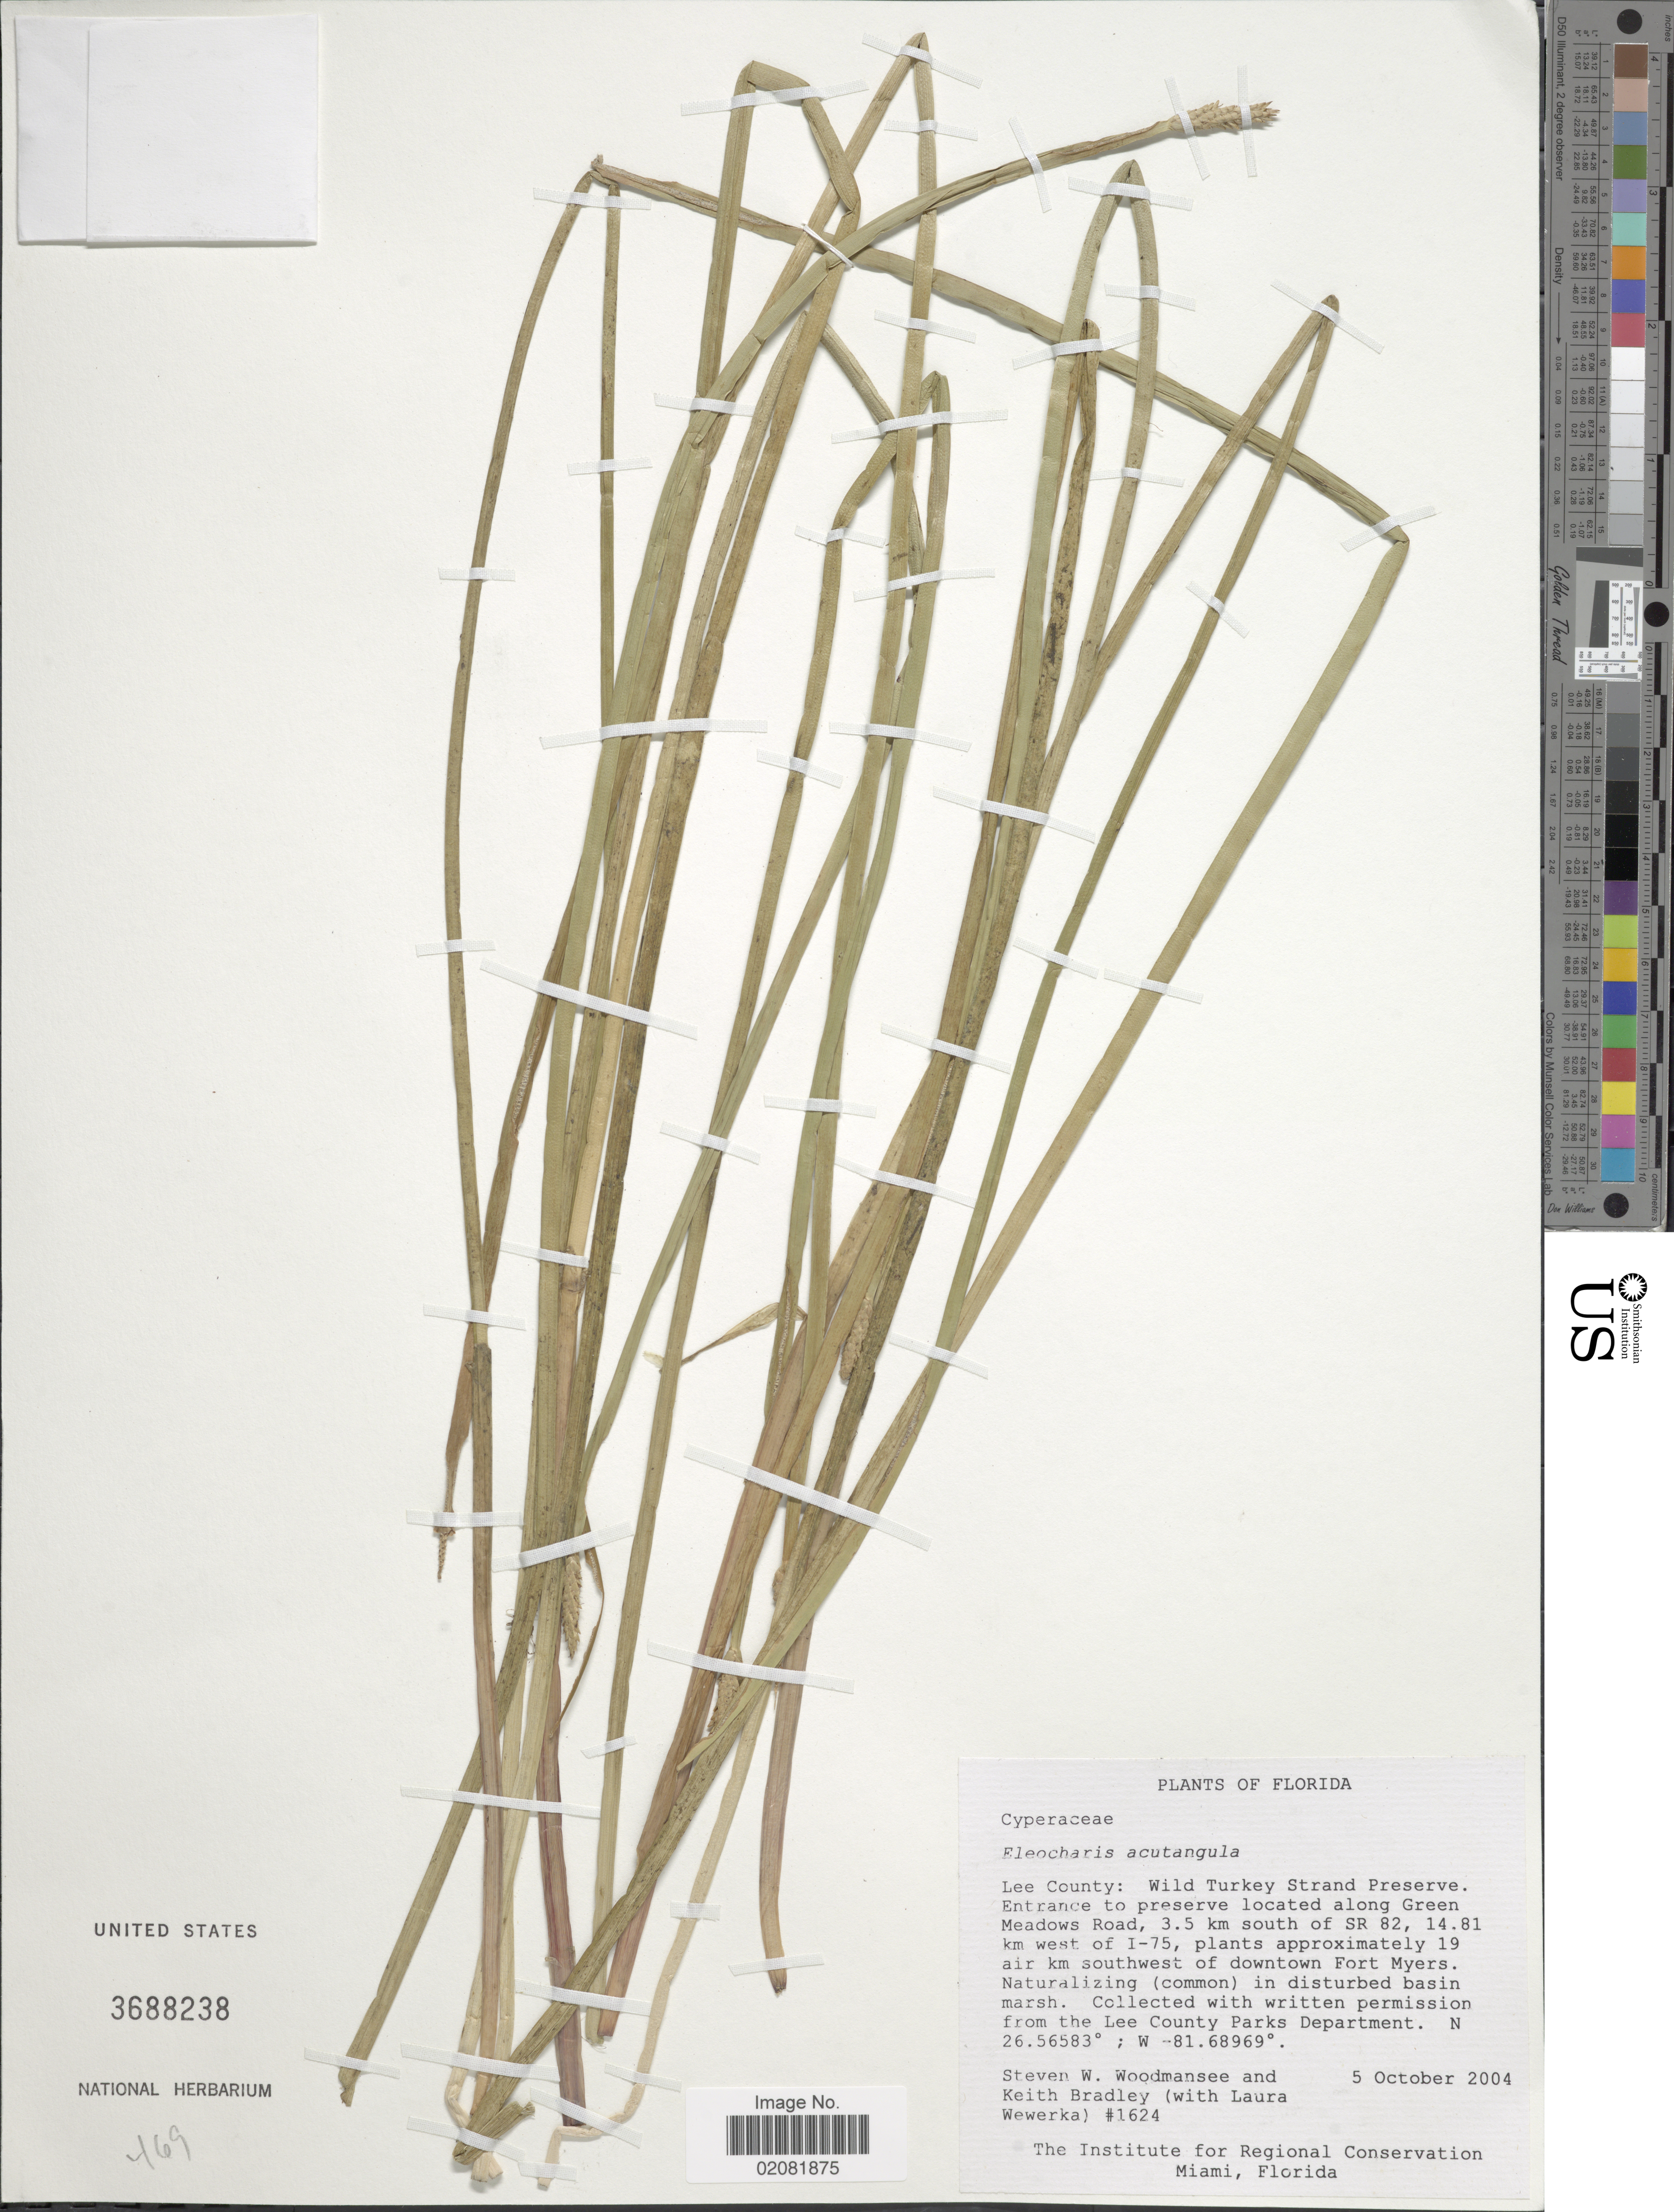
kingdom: Plantae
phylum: Tracheophyta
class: Liliopsida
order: Poales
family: Cyperaceae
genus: Eleocharis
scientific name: Eleocharis acutangula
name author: (Roxb.) Schult.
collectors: S. Woodmansee, K. Bradley & L. Wewerka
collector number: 1624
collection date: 2004-10-05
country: United States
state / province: Florida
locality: Lee County: Wild Turkey Strand Preserve. Entrance to preserve located along Green Meadows Road, 3.5 km south of SR 82, 14.81 km west of I-75, approximately 19 air km southwest of downtown Fort Myers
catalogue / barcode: US 3688238